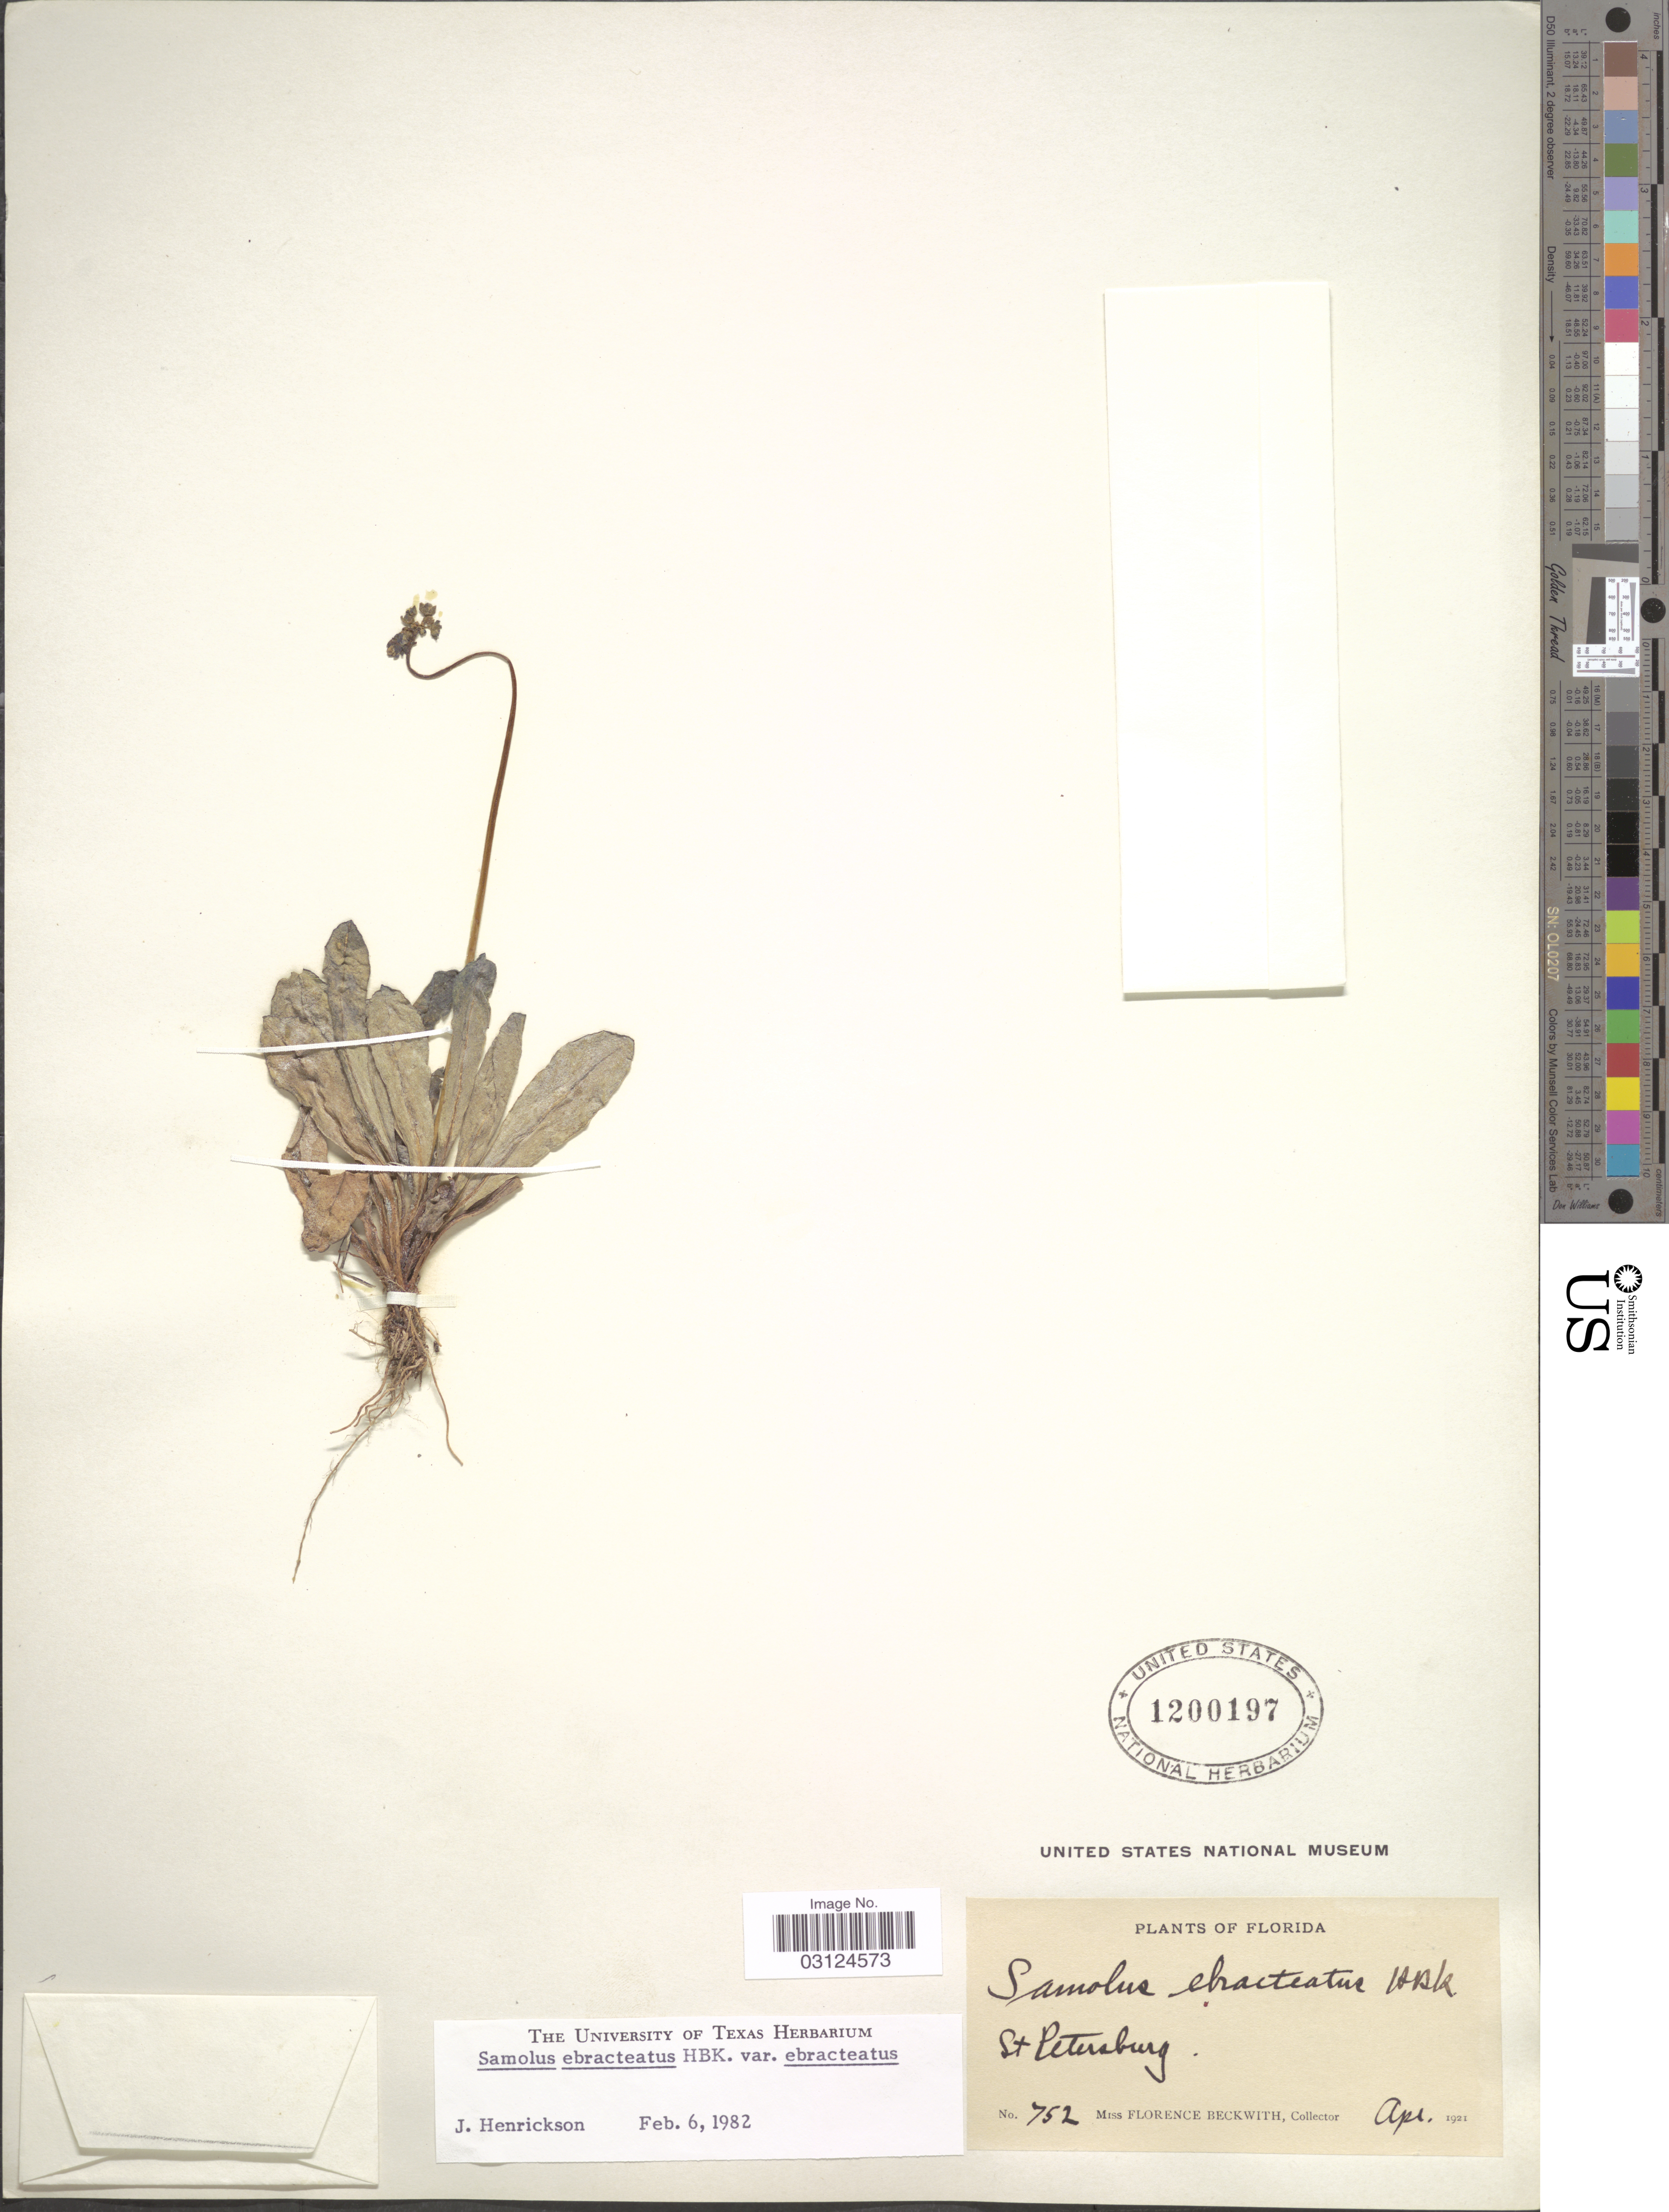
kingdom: Plantae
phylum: Tracheophyta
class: Magnoliopsida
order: Ericales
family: Primulaceae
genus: Samolus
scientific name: Samolus ebracteatus subsp. ebracteatus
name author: Kunth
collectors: F. Beckwith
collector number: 752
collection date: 1921-04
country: United States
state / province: Florida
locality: St. Petersburg.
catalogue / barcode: US 1200197